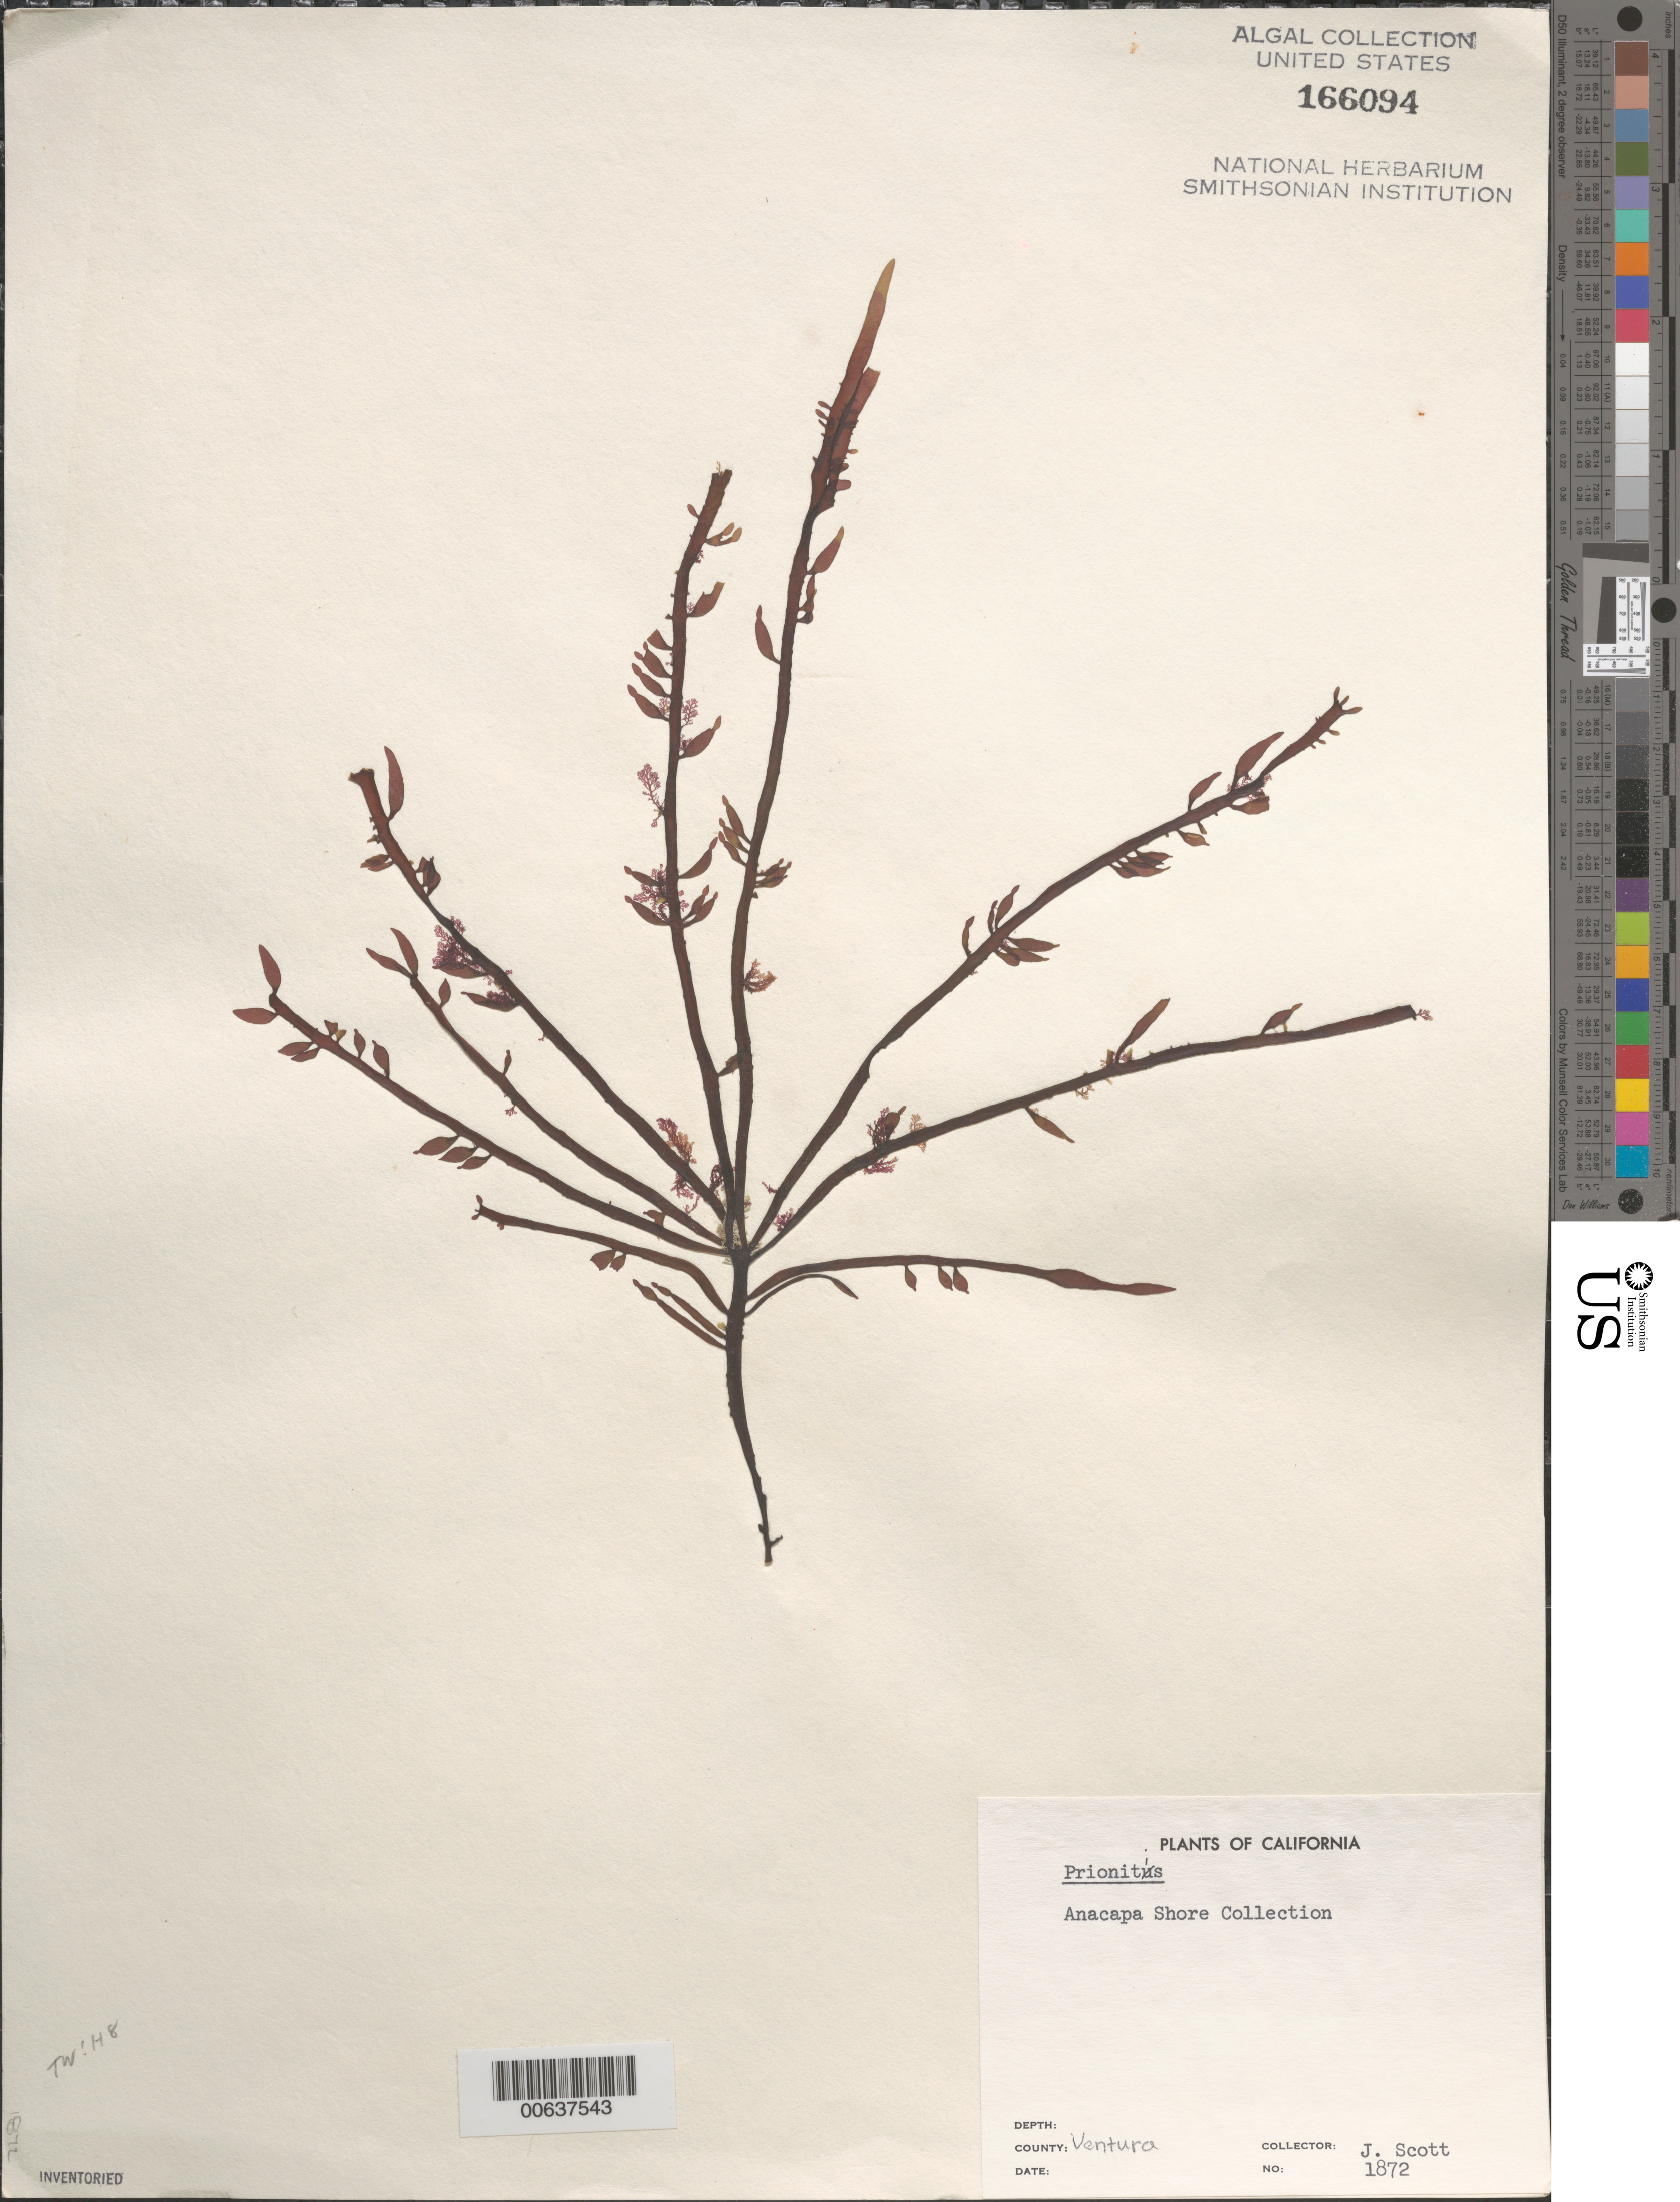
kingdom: Plantae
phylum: Rhodophyta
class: Florideophyceae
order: Cryptonemiales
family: Cryptonemiaceae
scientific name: Prionitis sp.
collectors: J. Scott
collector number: Neushul 1872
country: United States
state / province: California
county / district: Ventura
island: Anacapa Island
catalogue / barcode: US 166094